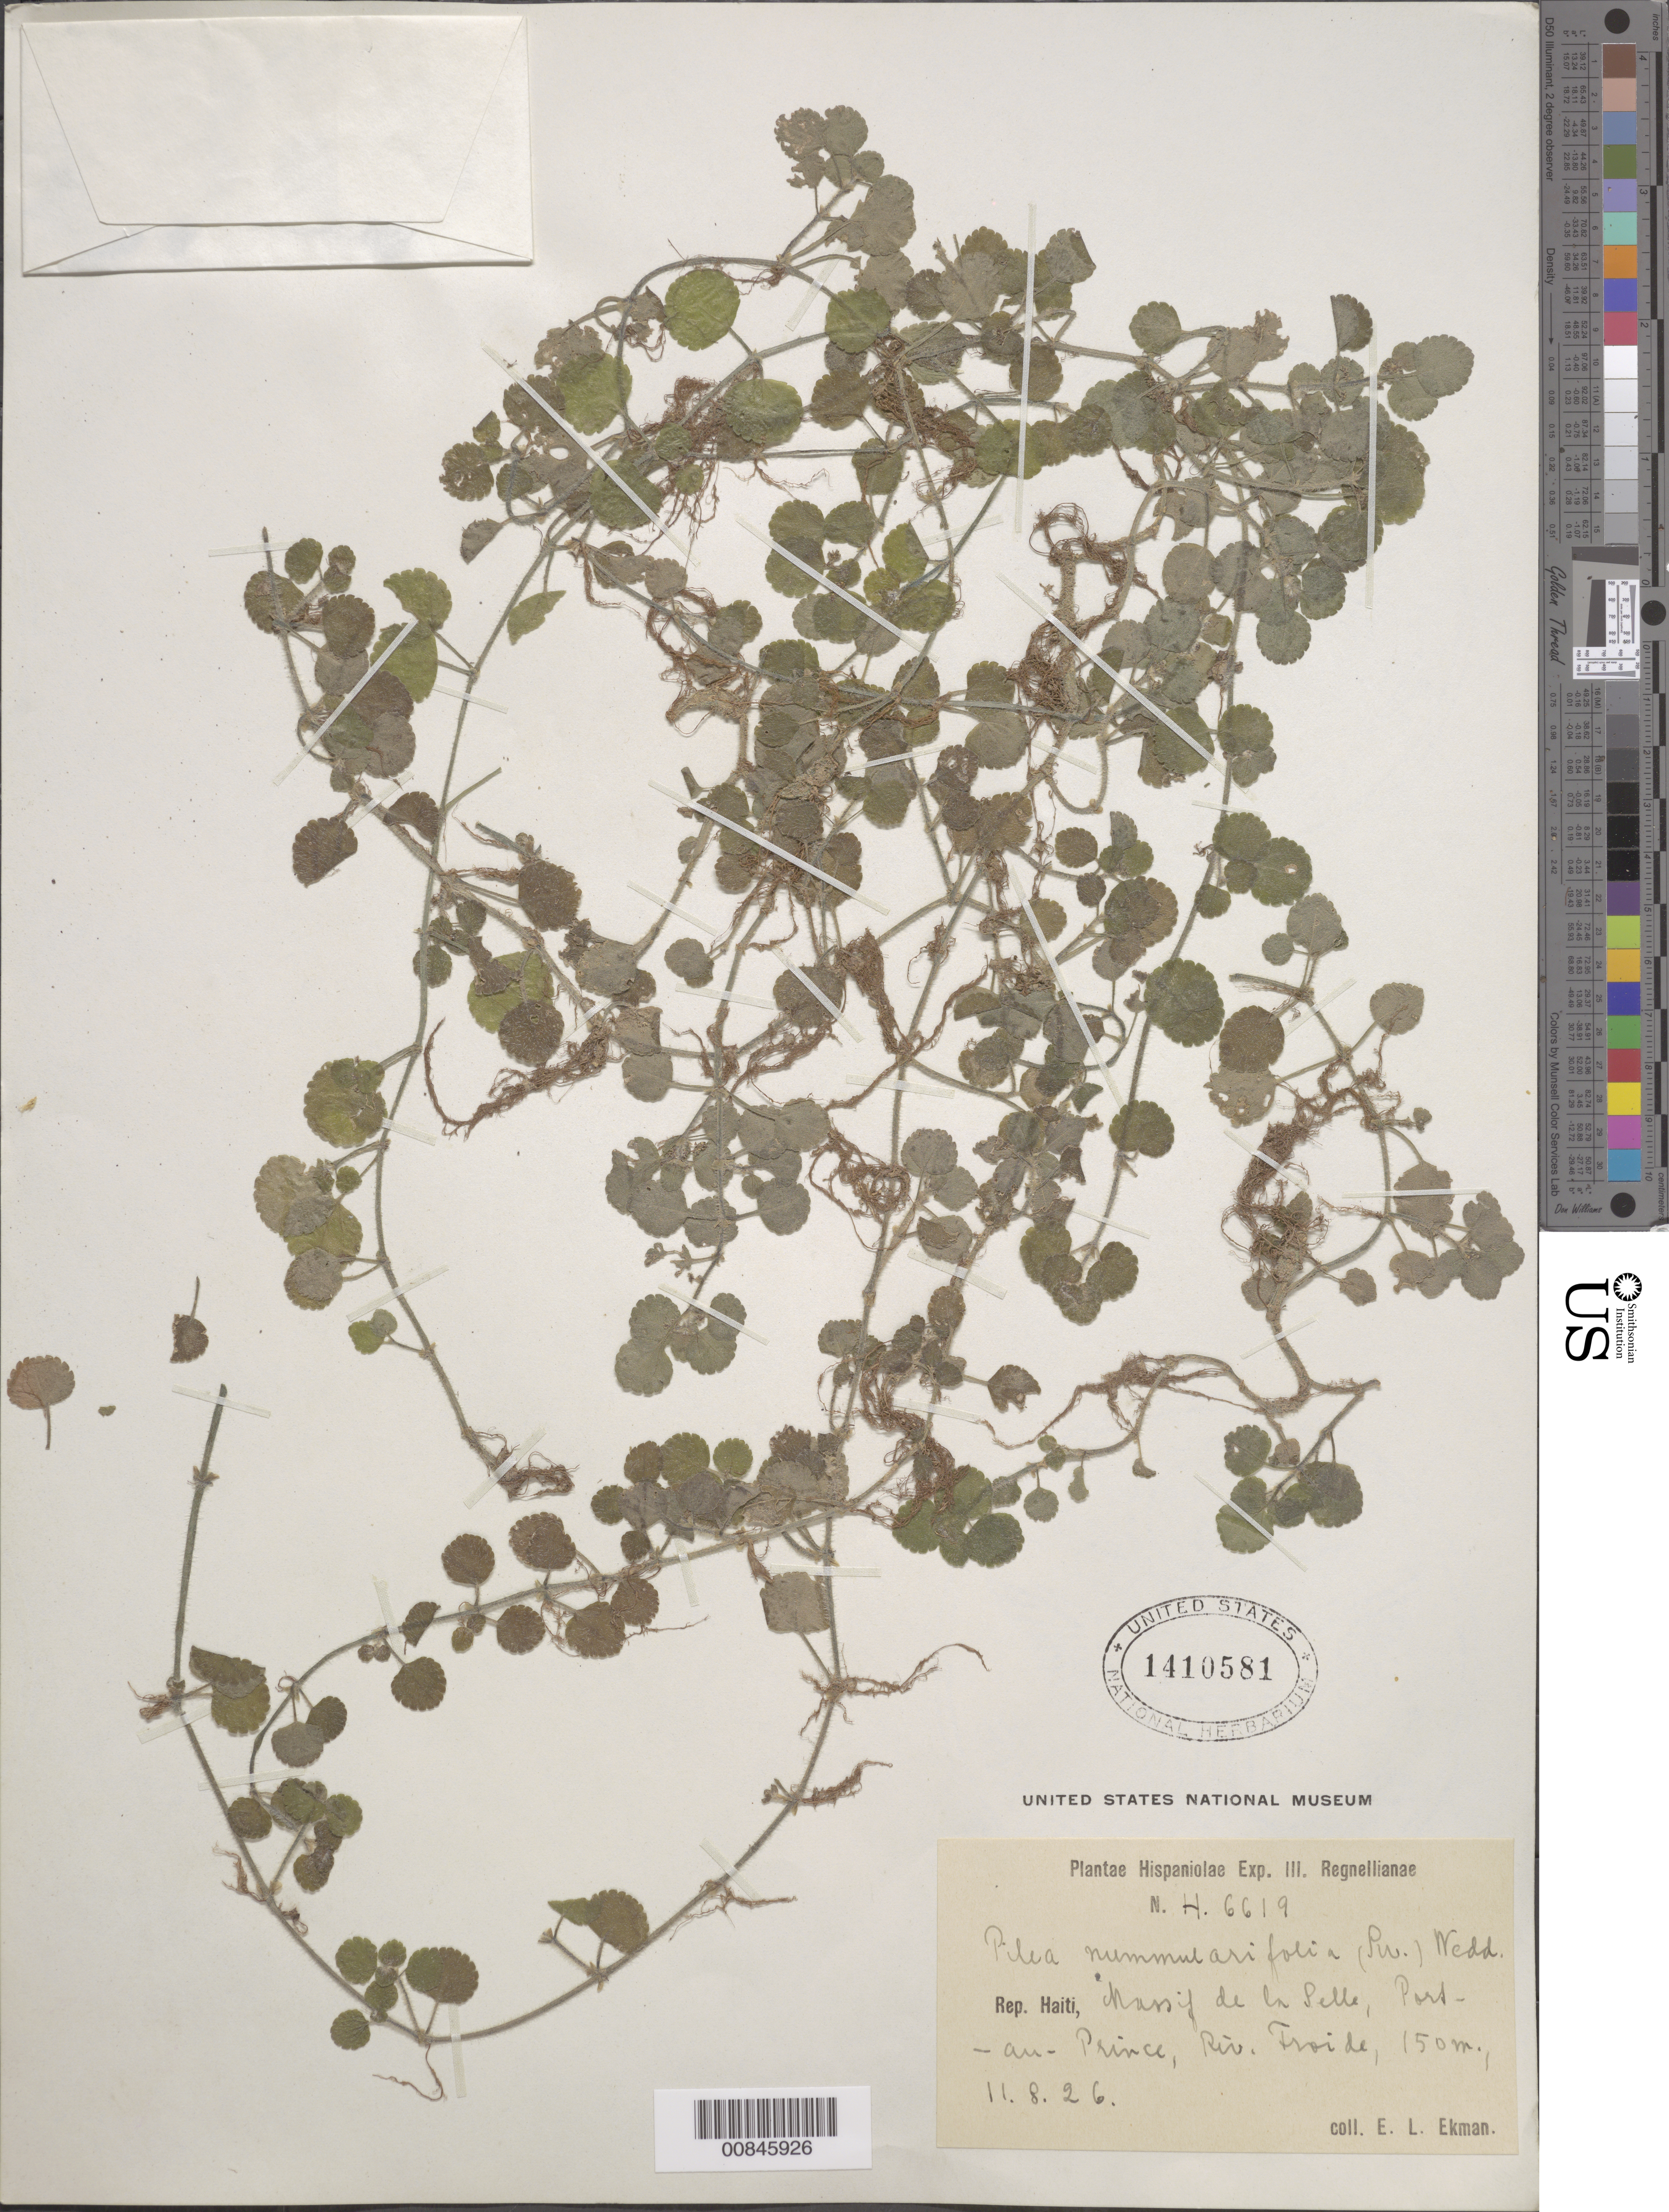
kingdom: Plantae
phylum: Tracheophyta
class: Magnoliopsida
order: Rosales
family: Urticaceae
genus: Pilea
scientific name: Pilea nummularifolia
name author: (Sw.) Wedd.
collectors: E. L. Ekman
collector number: H 6619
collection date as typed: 11 Aug 1926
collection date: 1926-08-11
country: Haiti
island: Hispaniola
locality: Massif de la Selle, Port-au-Prince, Riv. Froide.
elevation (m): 150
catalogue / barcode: US 1410581